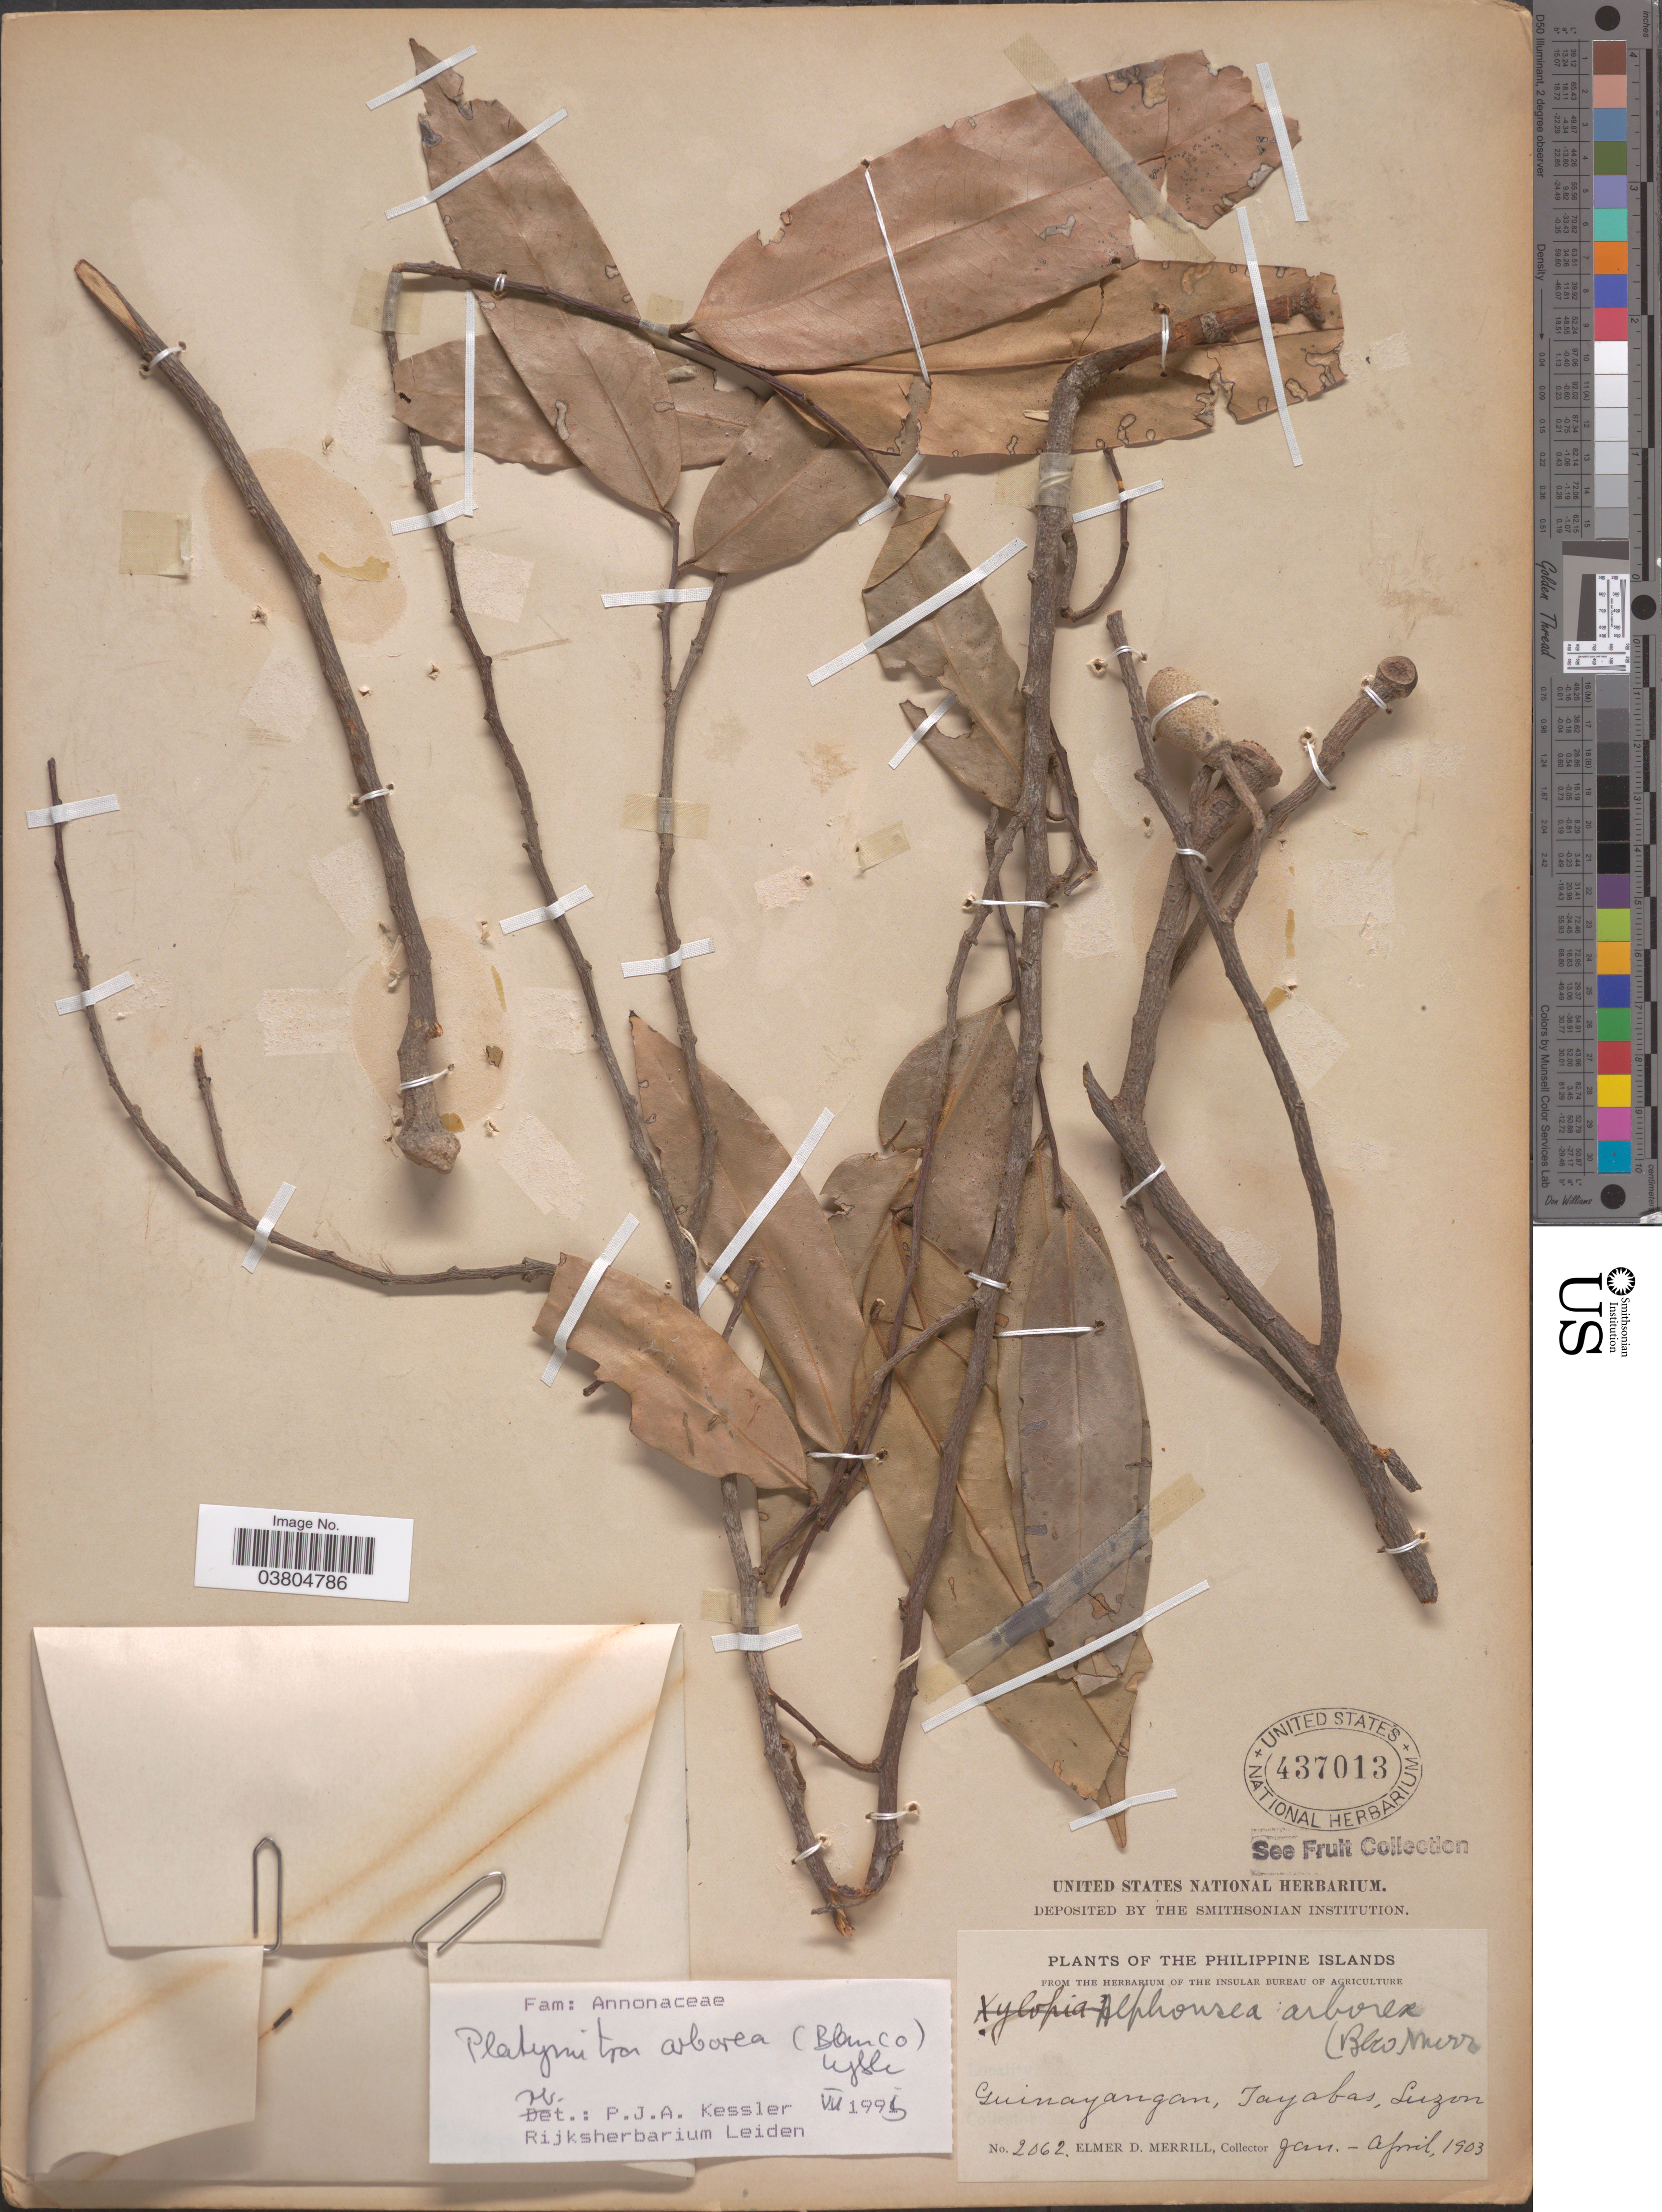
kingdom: Plantae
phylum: Tracheophyta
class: Magnoliopsida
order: Magnoliales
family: Annonaceae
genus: Platymitra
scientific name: Platymitra arborea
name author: (Blanco) Kessler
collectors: E. D. Merrill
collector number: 2062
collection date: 1903-01/1903-04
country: Philippines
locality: The Philippine Islands. Guinayangan, Tayabas, Luzon.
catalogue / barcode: US 437013